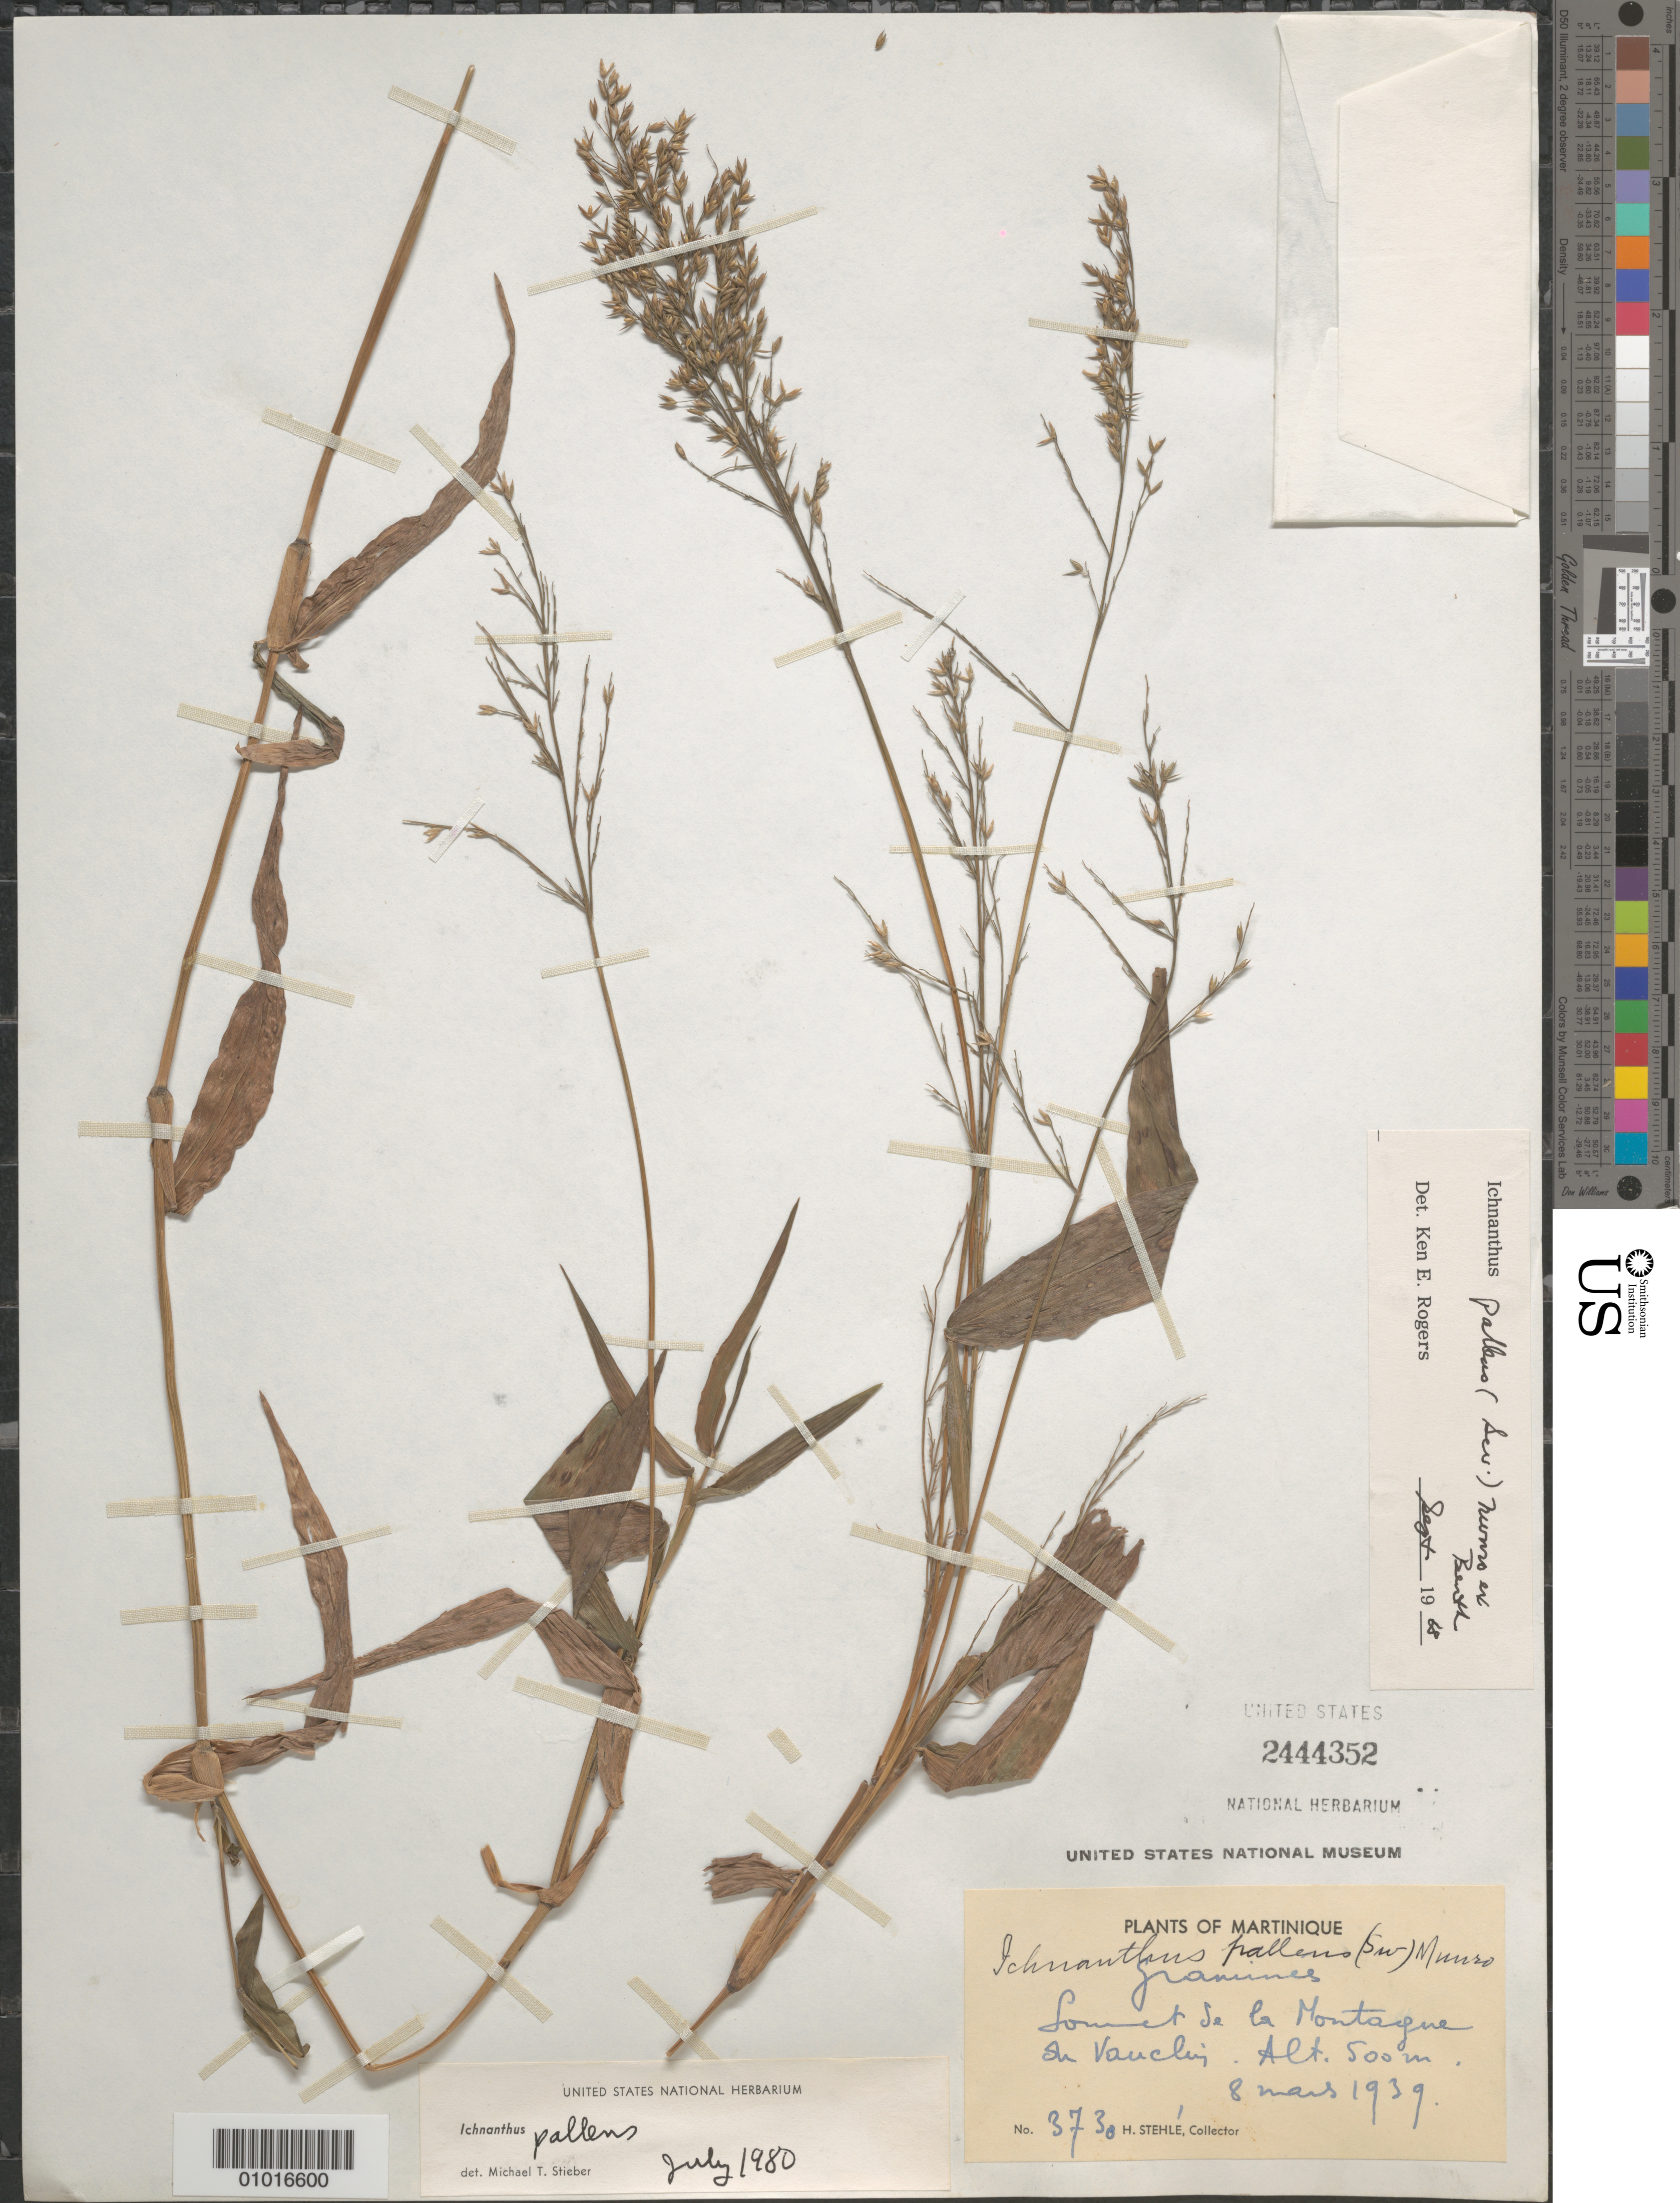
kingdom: Plantae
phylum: Tracheophyta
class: Liliopsida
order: Poales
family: Poaceae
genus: Ichnanthus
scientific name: Ichnanthus pallens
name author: (Sw.) Munro ex Benth.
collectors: H. Stehlé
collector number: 3730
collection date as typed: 08 May 1939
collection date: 1939-05-08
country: Martinique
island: Martinique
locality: Summit de la Montague,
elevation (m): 500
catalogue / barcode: US 2444352